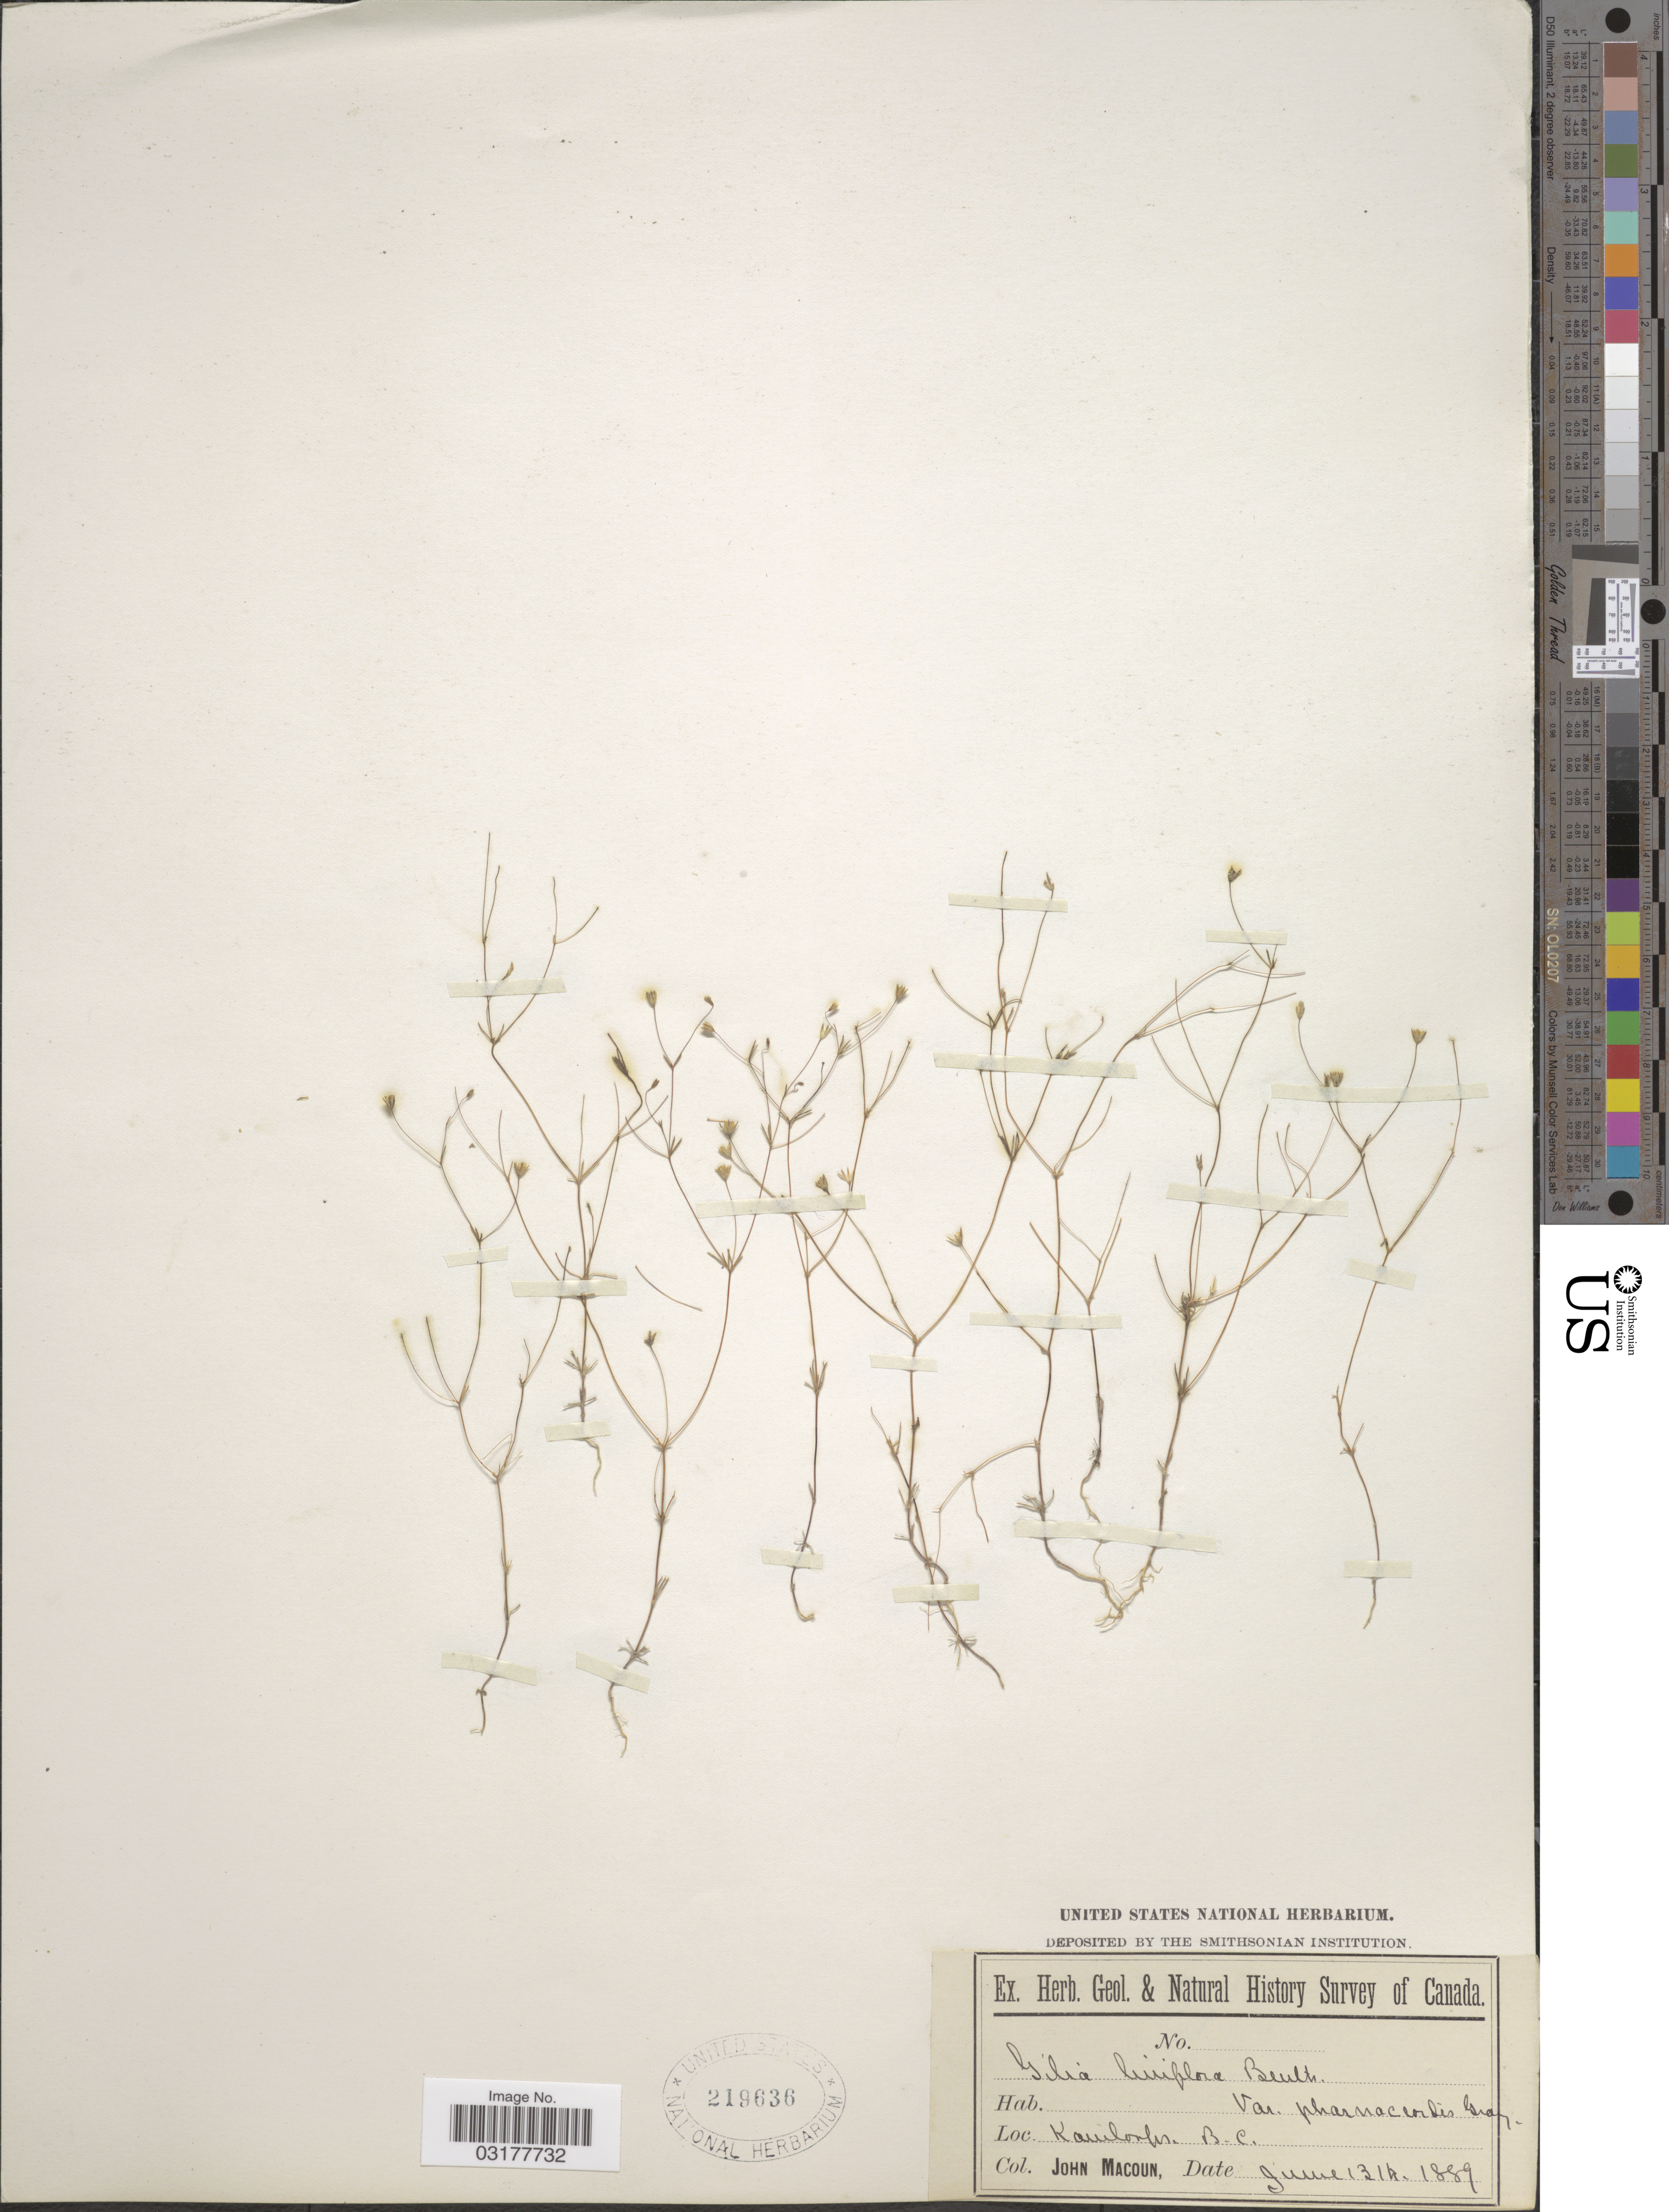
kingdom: Plantae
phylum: Tracheophyta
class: Magnoliopsida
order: Ericales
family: Polemoniaceae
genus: Leptosiphon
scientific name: Leptosiphon septentrionalis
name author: (H. Mason) J.M. Porter & L.A. Johnson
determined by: Strong, Mark T., (BOT), Smithsonian Institution - National Museum of Natural History (UNITED STATES)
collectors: J. Macoun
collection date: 1889-06-13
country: Canada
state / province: British Columbia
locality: Kamloops.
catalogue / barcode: US 219636